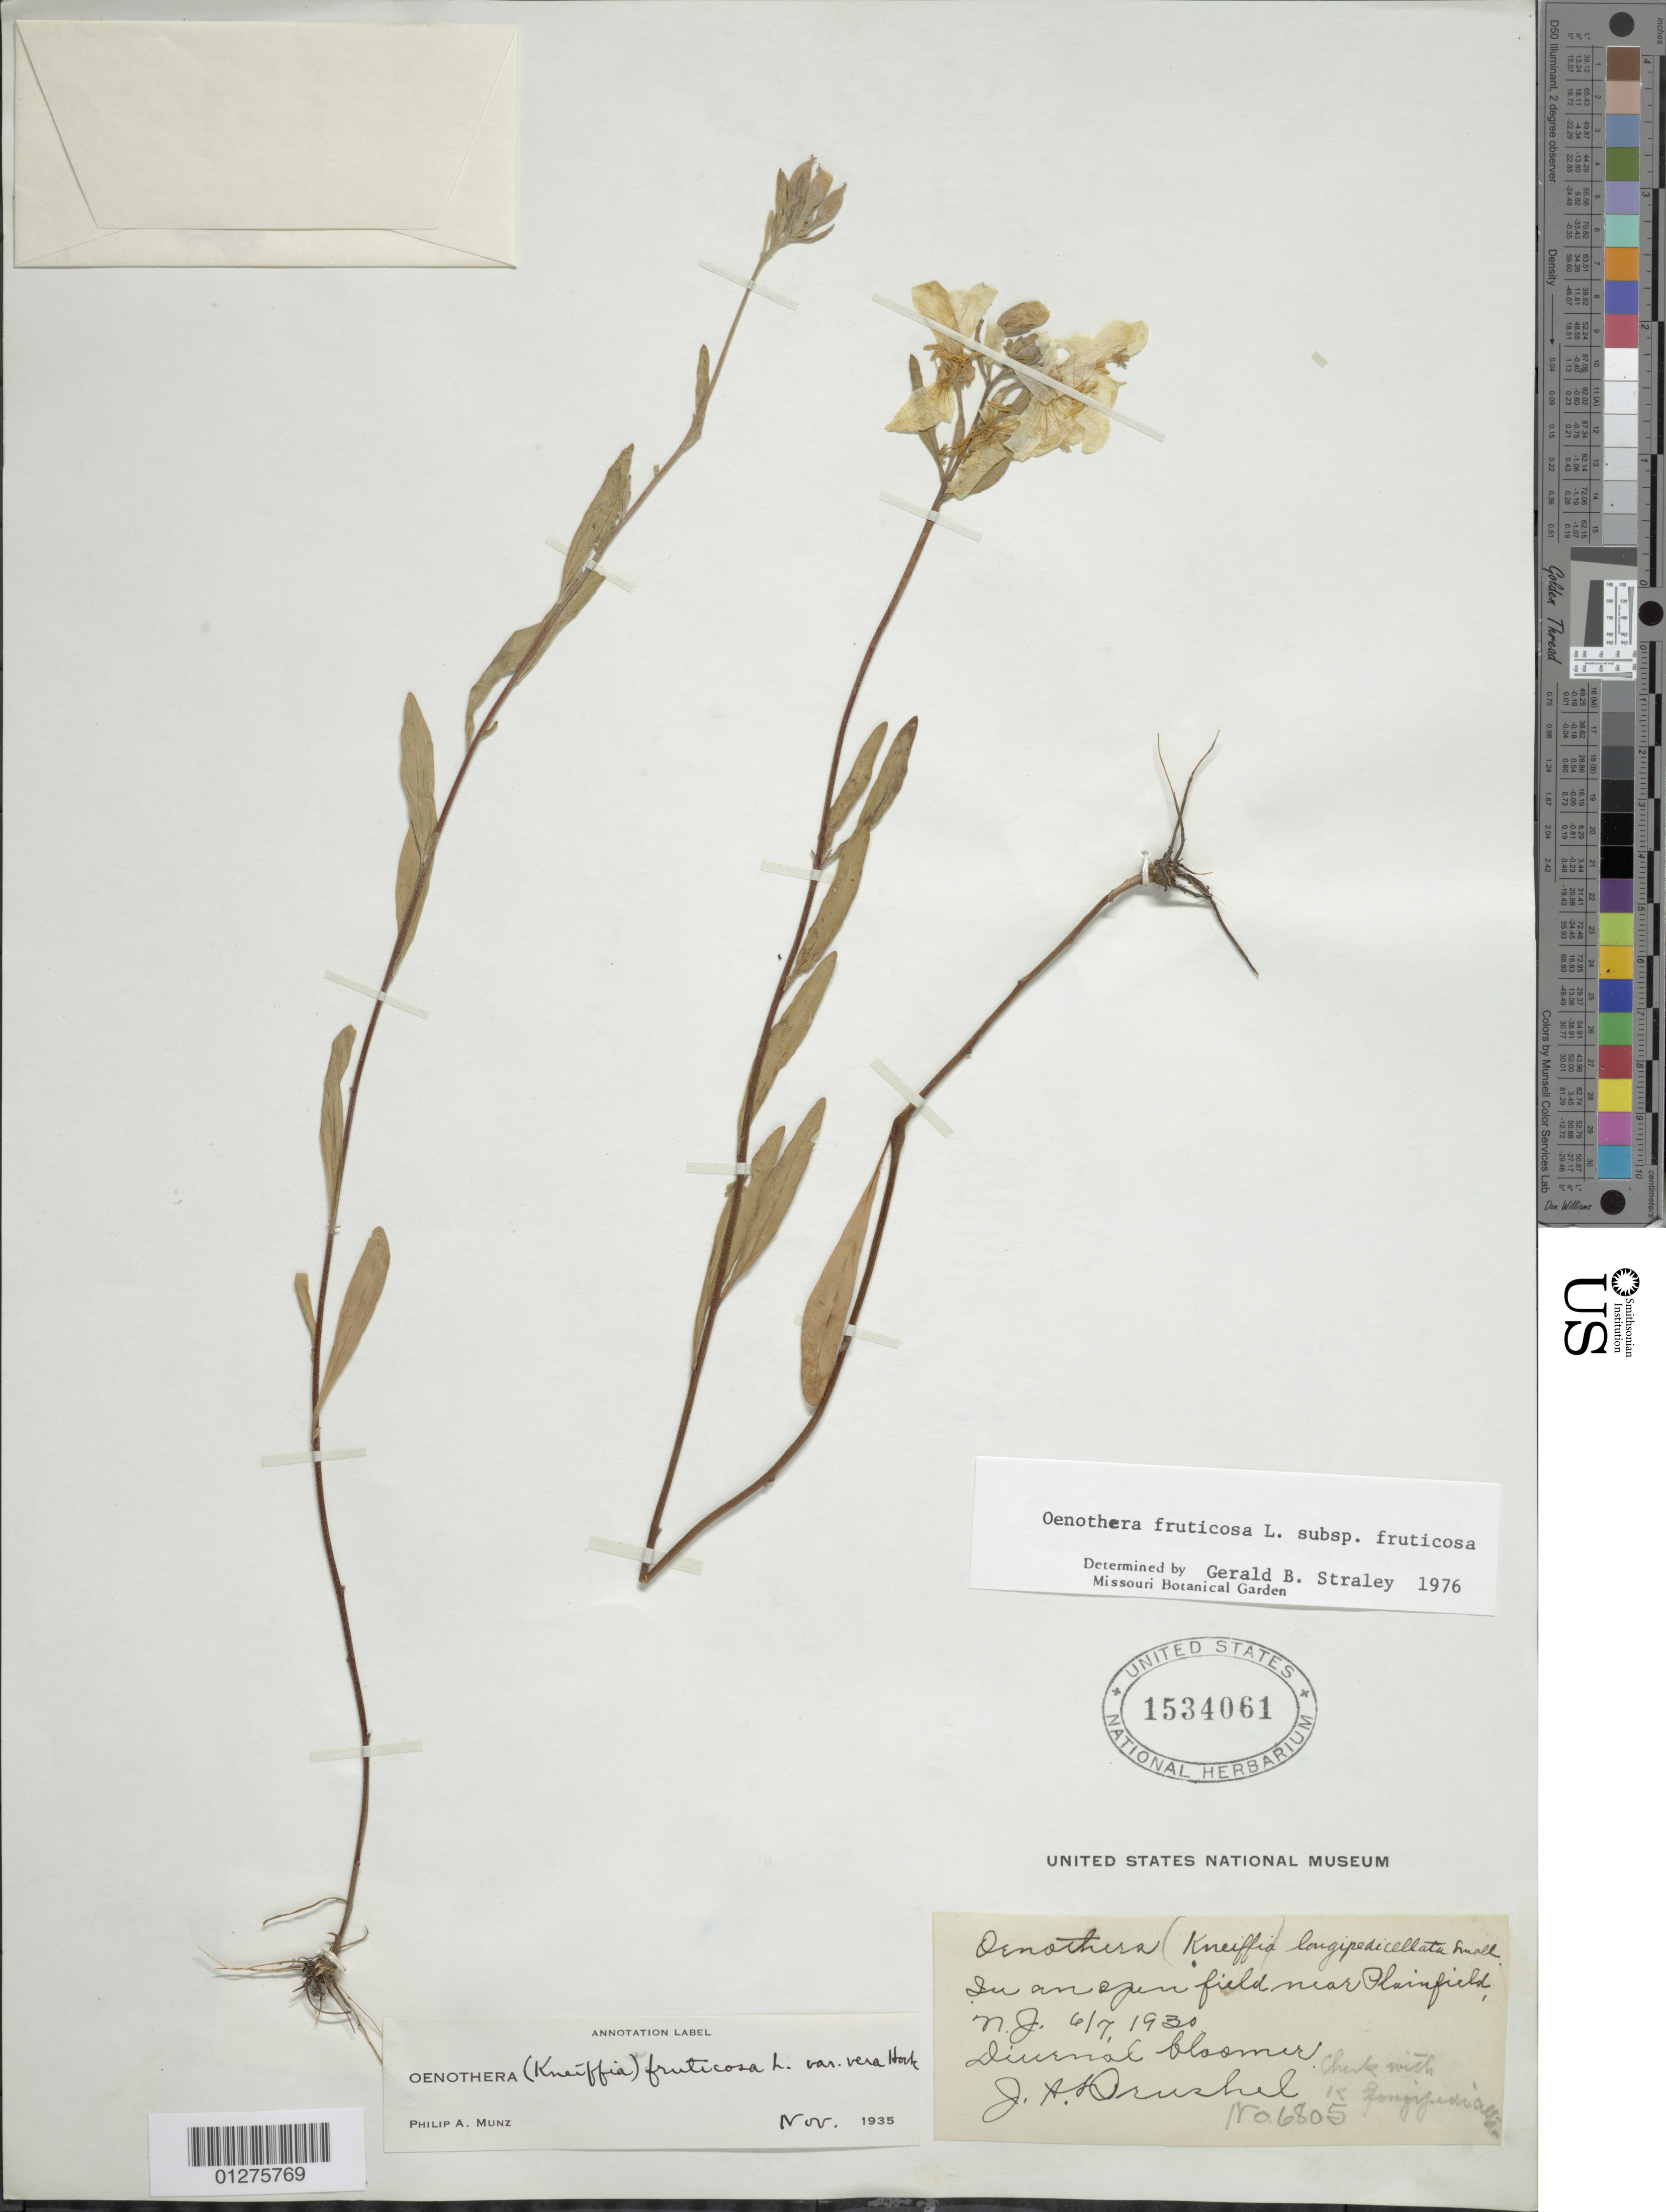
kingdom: Plantae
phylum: Tracheophyta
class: Magnoliopsida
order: Myrtales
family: Onagraceae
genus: Oenothera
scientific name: Oenothera fruticosa subsp. fruticosa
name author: L.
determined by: Straley, G. B.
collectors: J. A. Drushel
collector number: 6805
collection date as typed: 6/7/1930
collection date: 1930-06-07 or 1930-07-06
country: United States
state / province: New Jersey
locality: Near Plainfield.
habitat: In an open field.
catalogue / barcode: US 1534061